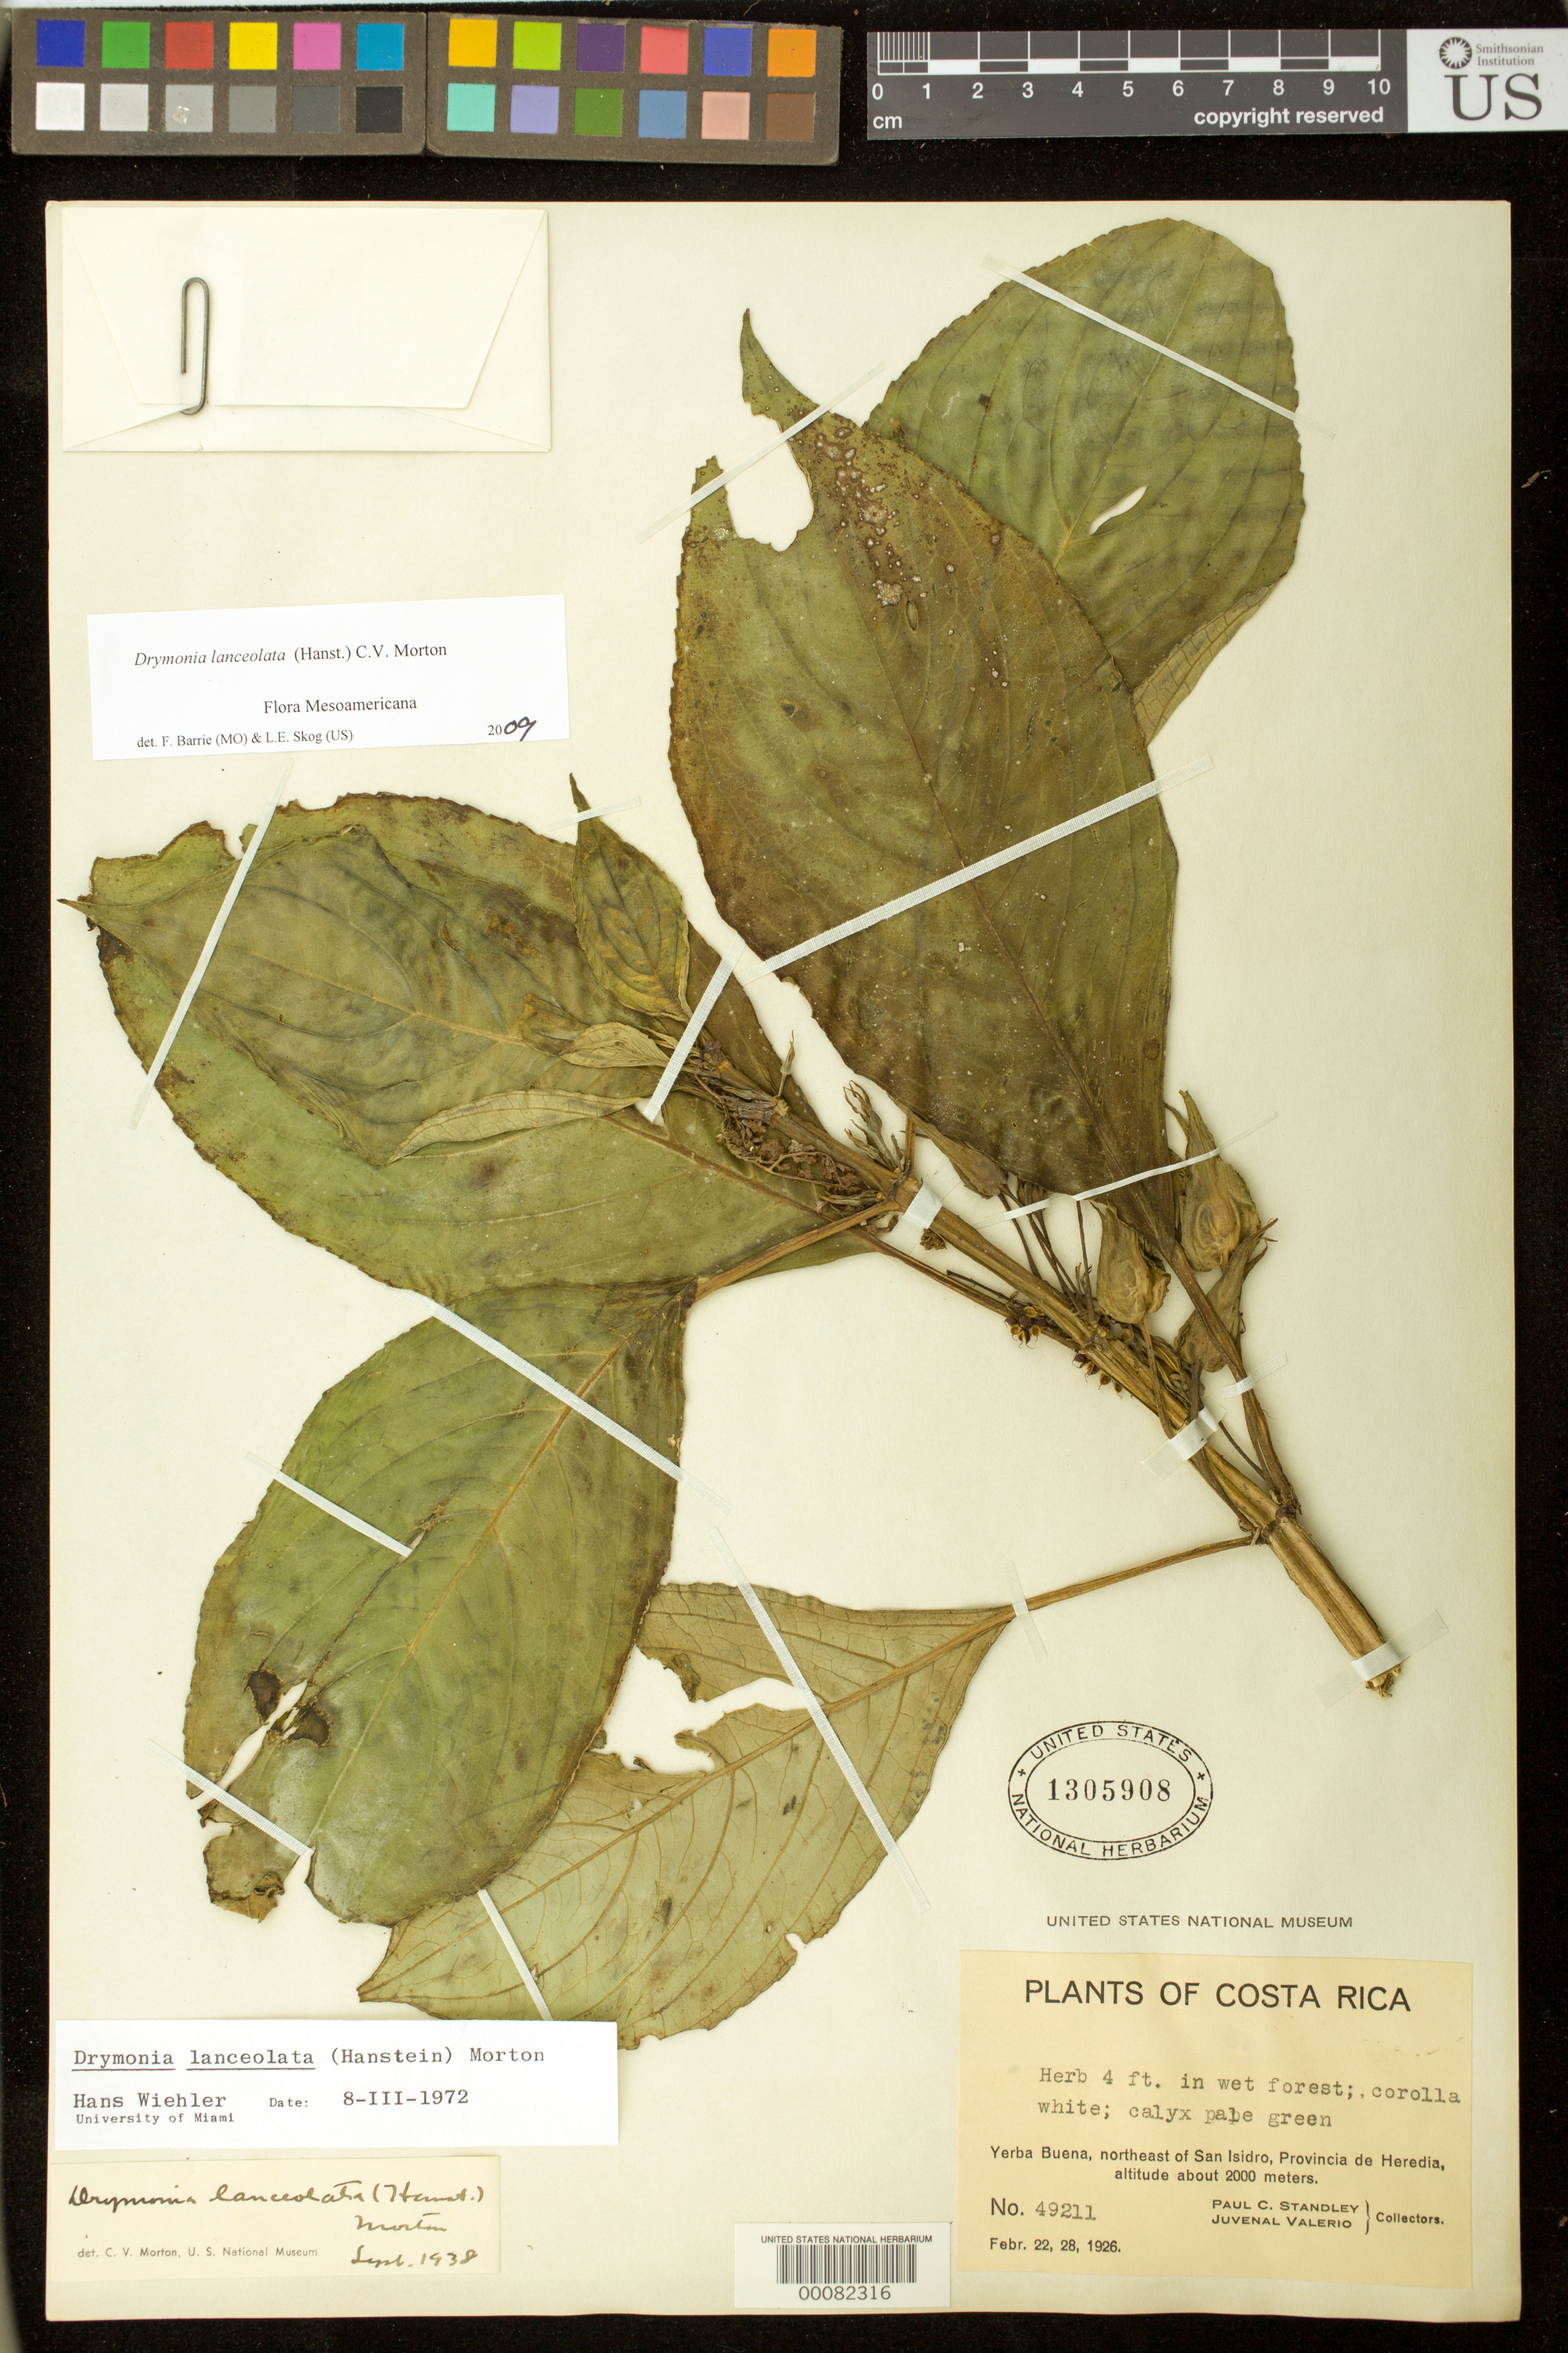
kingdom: Plantae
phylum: Tracheophyta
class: Magnoliopsida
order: Lamiales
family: Gesneriaceae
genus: Drymonia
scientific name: Drymonia lanceolata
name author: (Hanst.) C.V. Morton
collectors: P. C. Standley & J. Valerio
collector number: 49211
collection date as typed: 22-28 Feb 1926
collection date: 1926-02-22/1926-02-28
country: Costa Rica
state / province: Heredia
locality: Yerba Buena, NE of San Isidro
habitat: In wet forest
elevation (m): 2000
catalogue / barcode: US 1305908